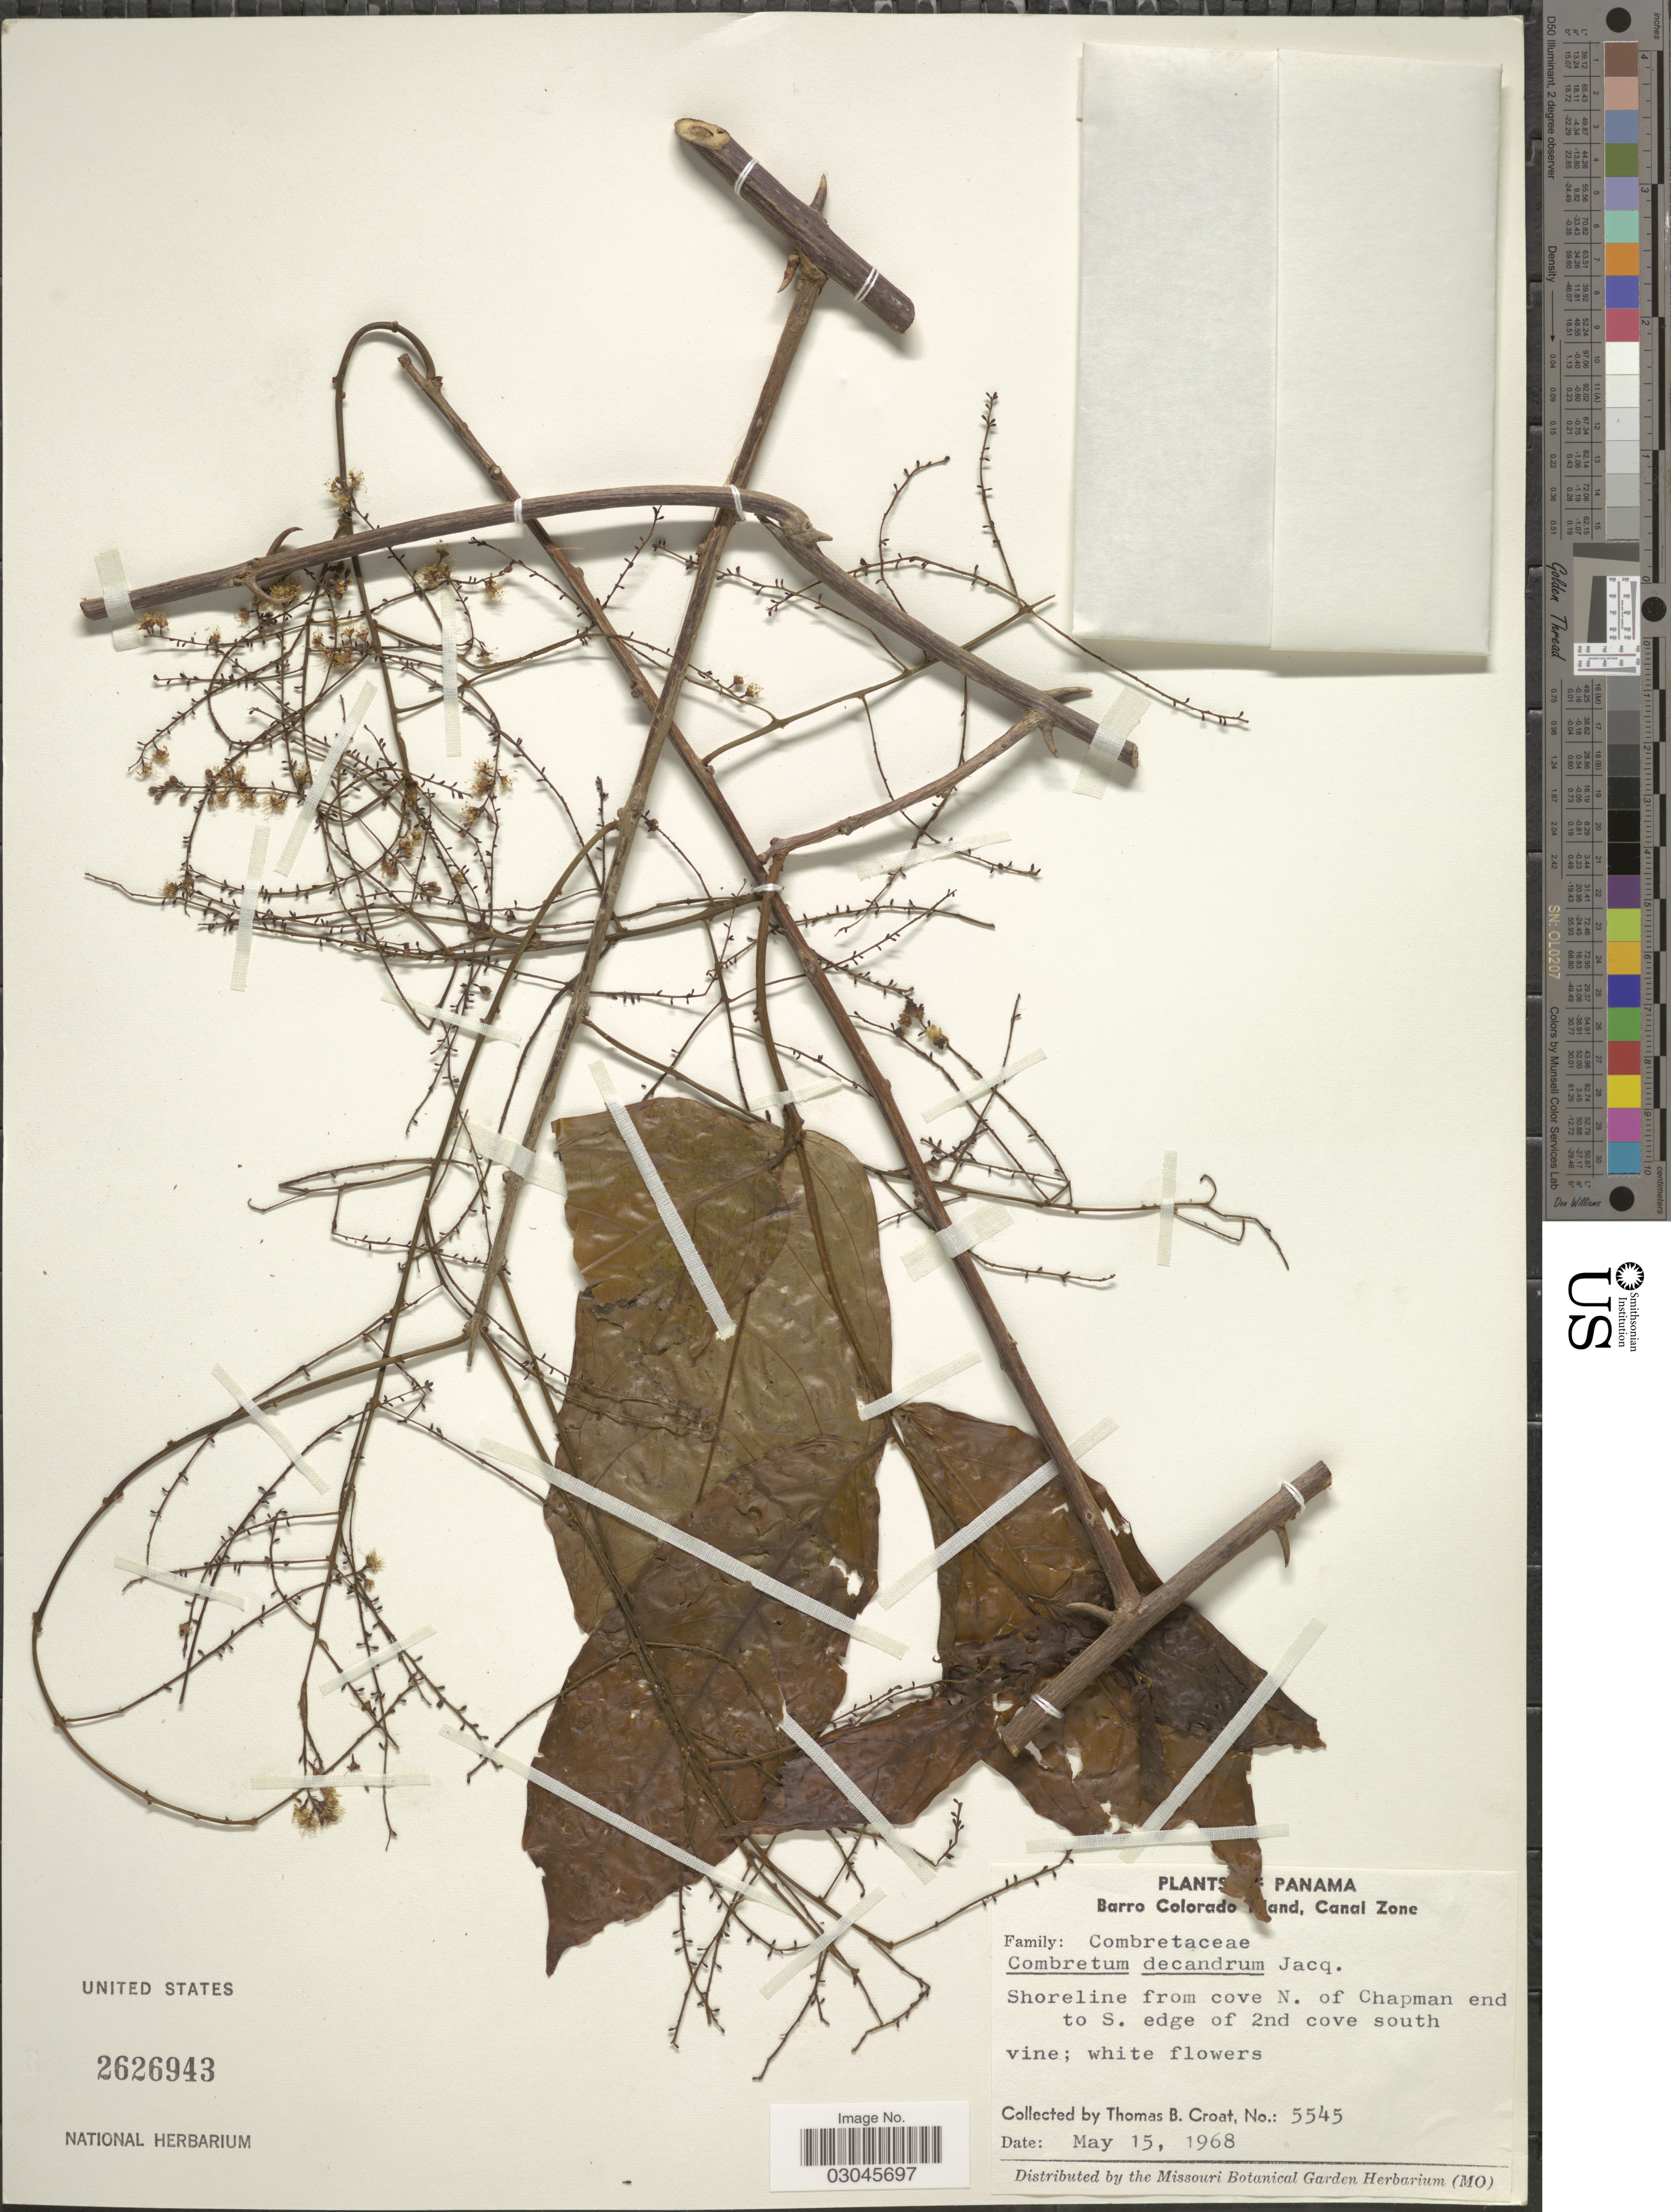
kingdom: Plantae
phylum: Tracheophyta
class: Magnoliopsida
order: Myrtales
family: Combretaceae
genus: Combretum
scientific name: Combretum decandrum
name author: Jacq.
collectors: T. B. Croat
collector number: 5545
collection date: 1968-05-15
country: Panama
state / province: Panamá Oeste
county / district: Canal Zone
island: Barro Colorado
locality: Barro Colorado Island, Canal Zone. Shoreline from cove N. of Chapman end to S. edge of 2nd cove south.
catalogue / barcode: US 2626943